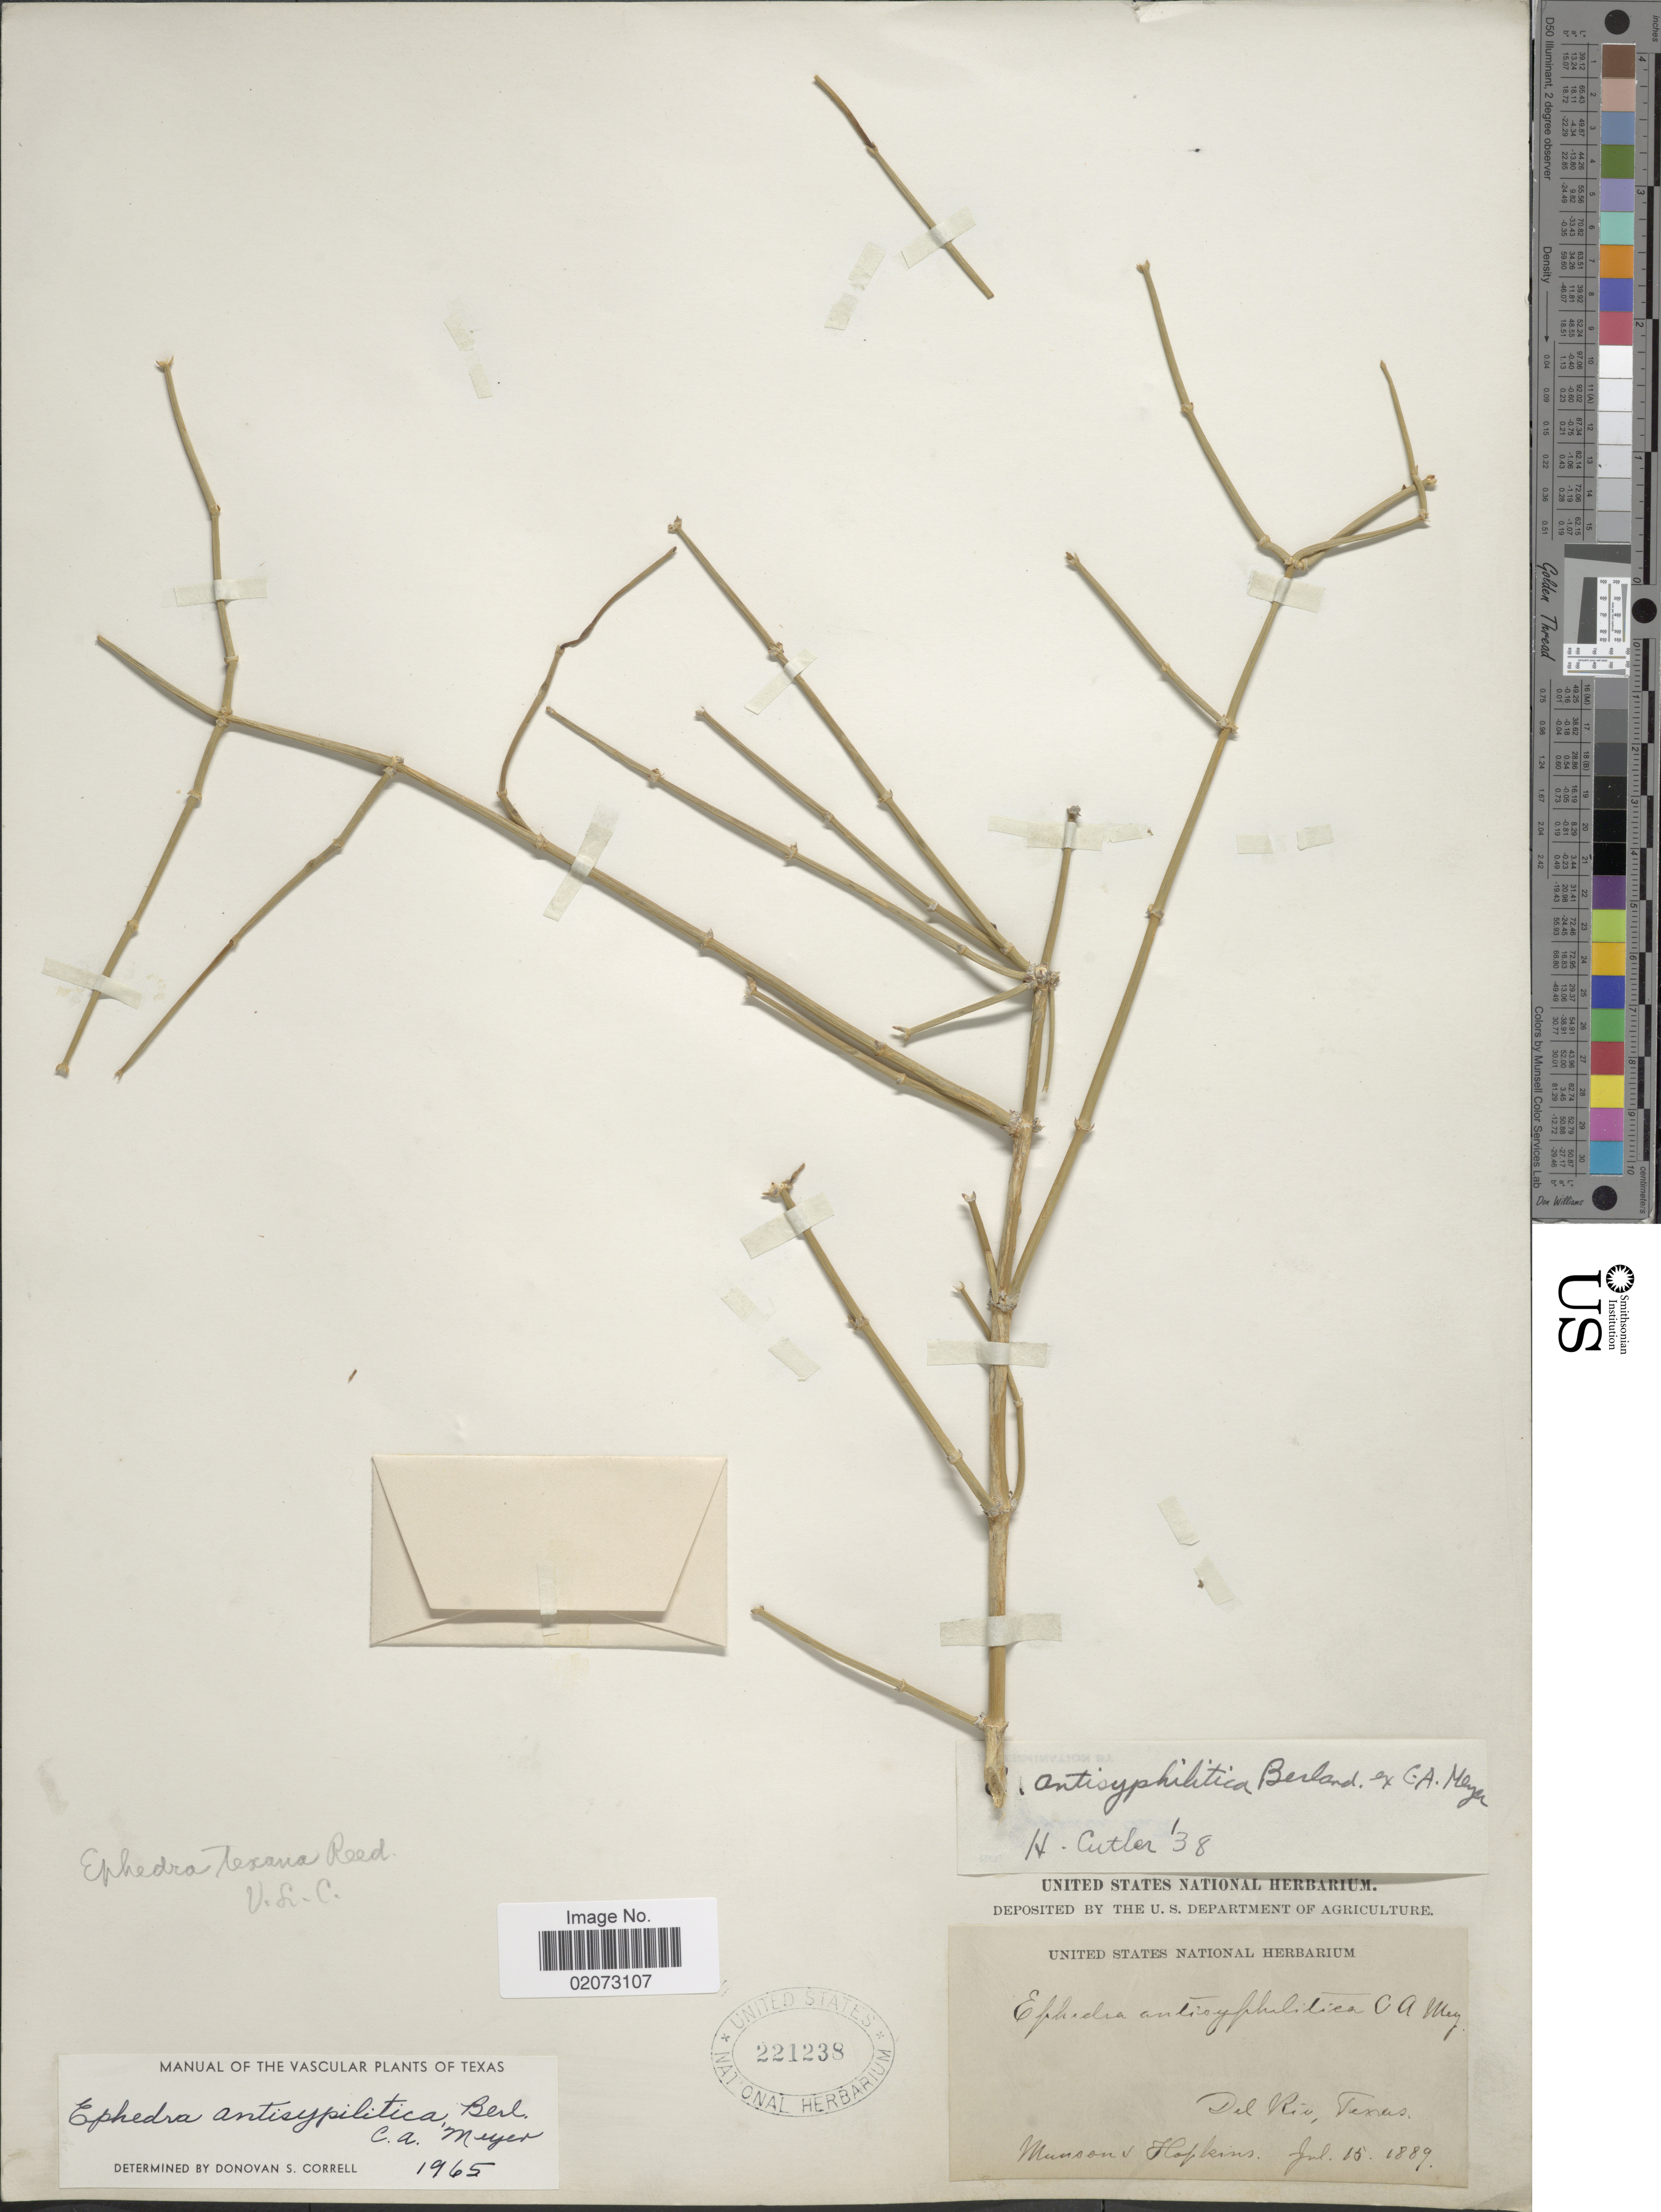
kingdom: Plantae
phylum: Tracheophyta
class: Gnetopsida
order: Ephedrales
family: Ephedraceae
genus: Ephedra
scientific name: Ephedra antisyphilitica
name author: Berland. ex C.A. Mey.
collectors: -. Munson & -- Hopkins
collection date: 1889-07-15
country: United States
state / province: Texas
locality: Del Rio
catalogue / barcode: US 221238